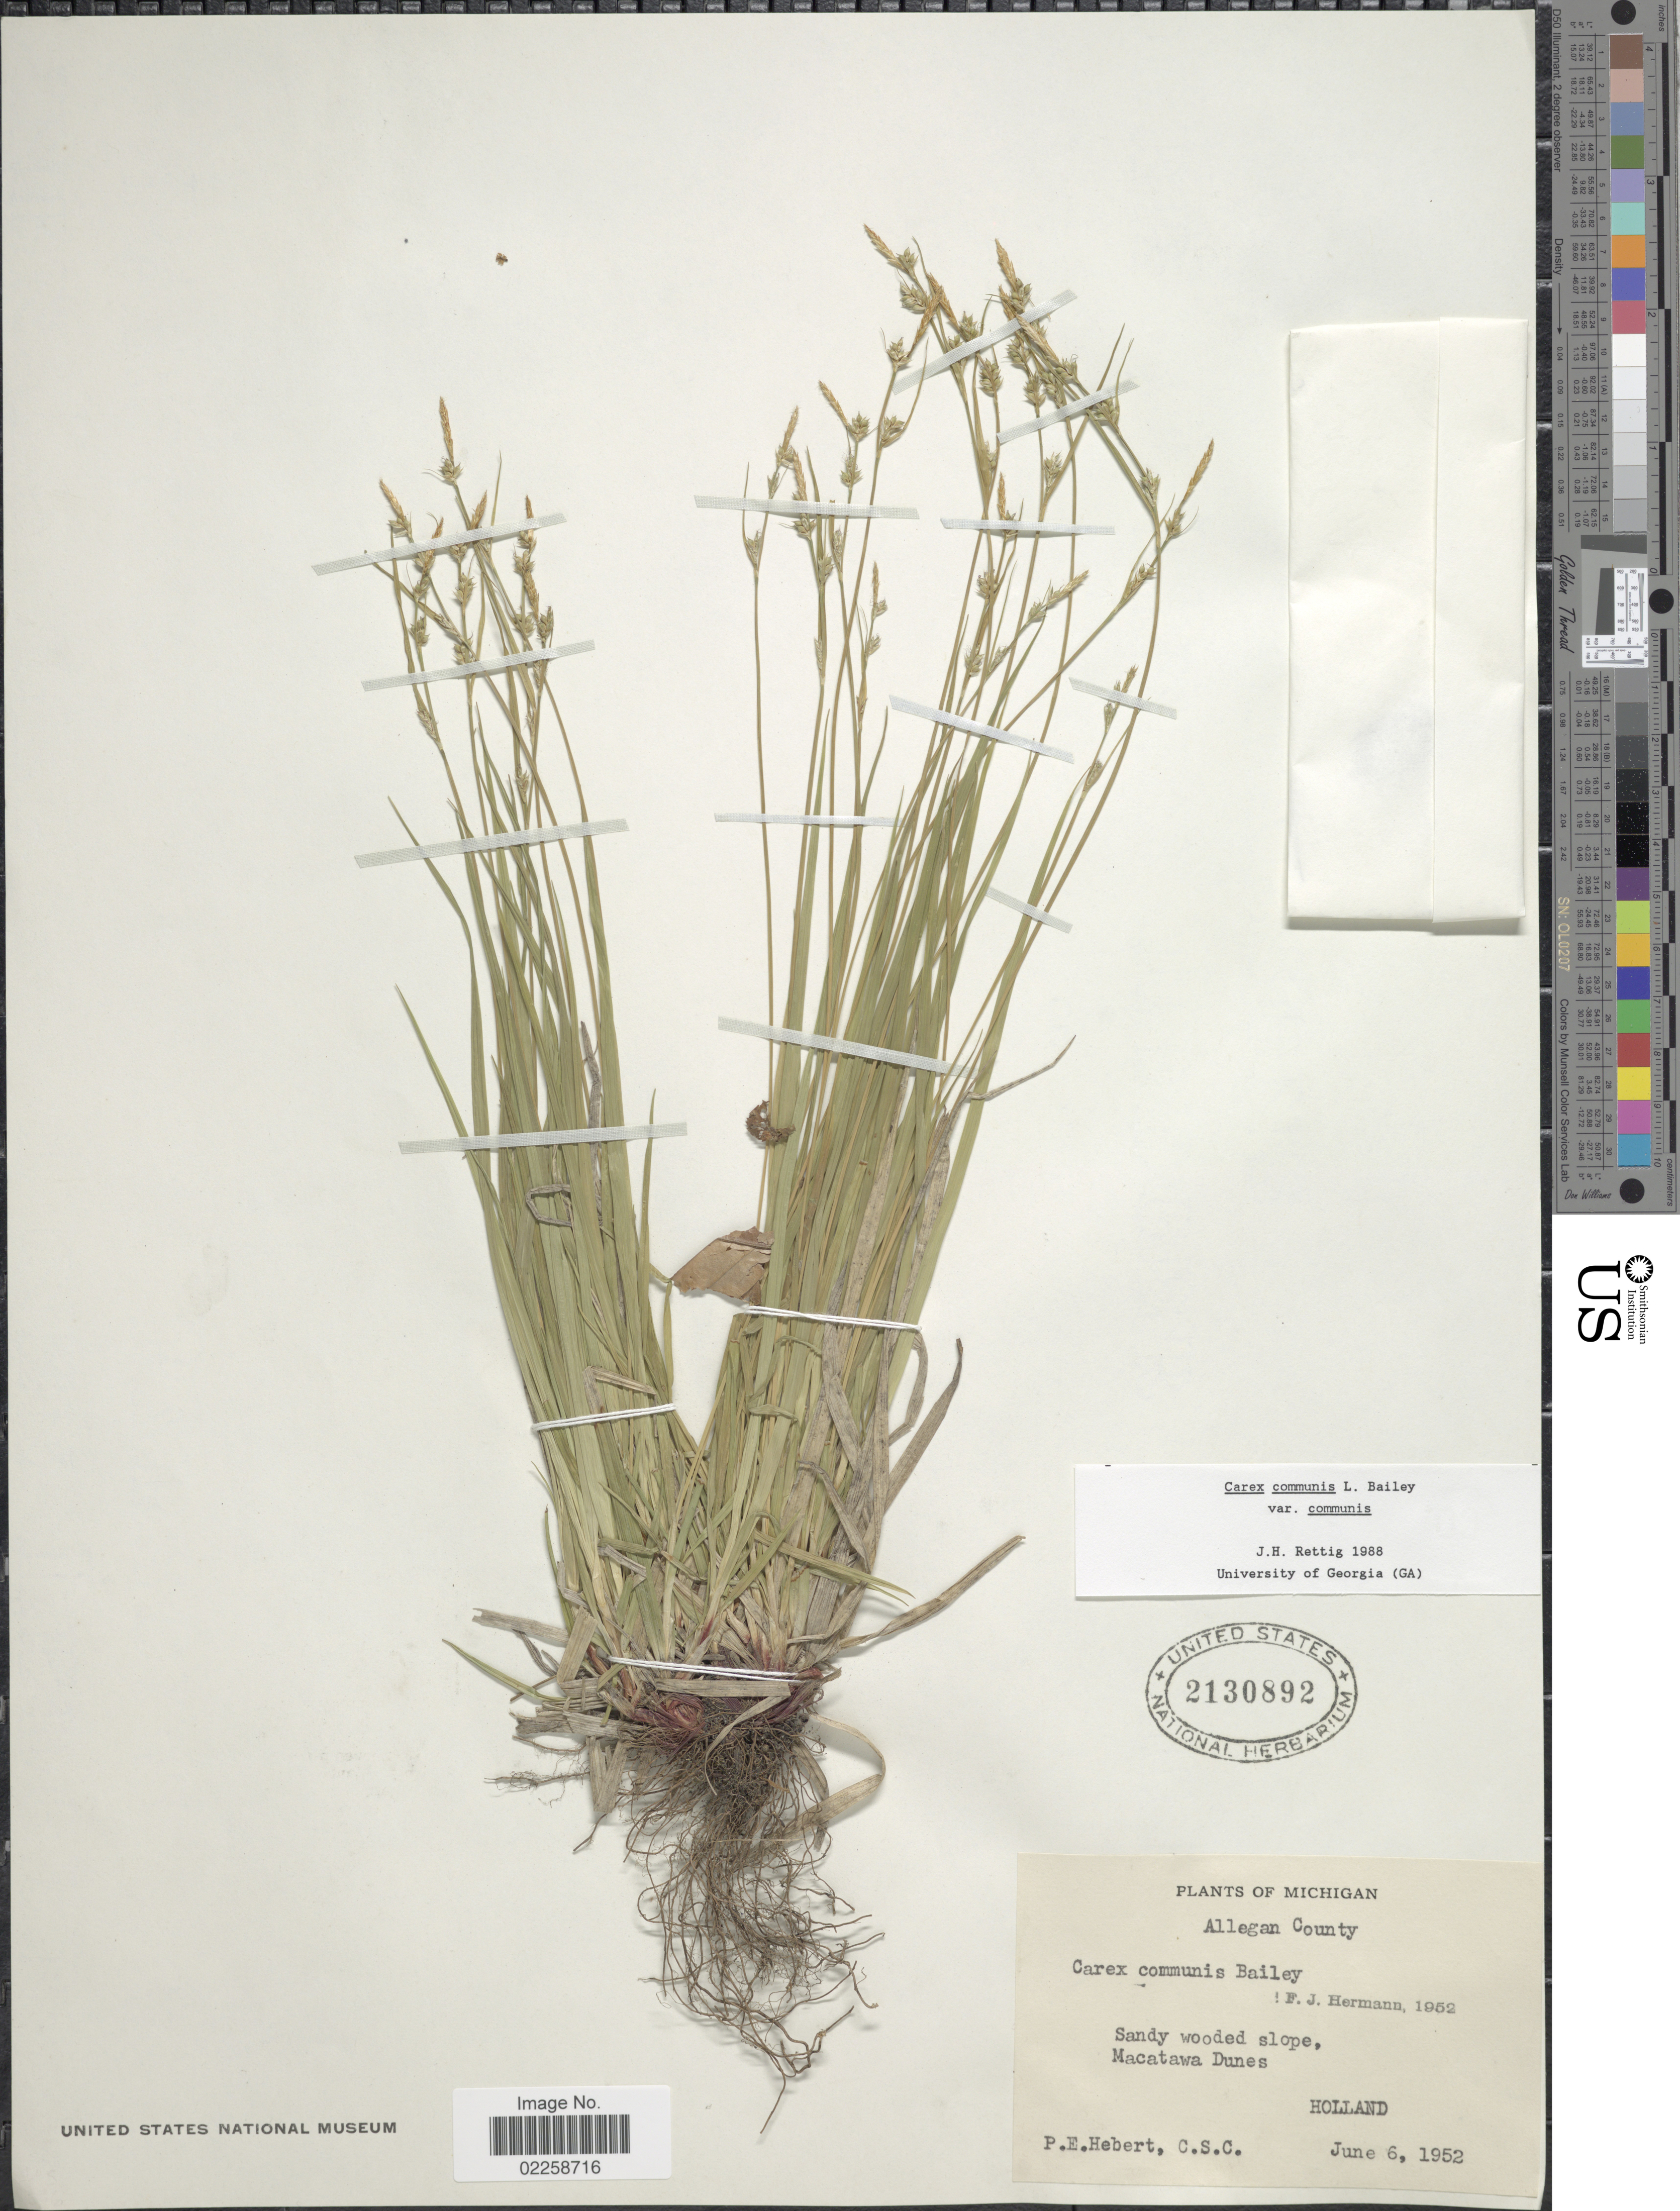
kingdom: Plantae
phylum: Tracheophyta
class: Liliopsida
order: Poales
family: Cyperaceae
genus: Carex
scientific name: Carex communis var. communis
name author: L.H. Bailey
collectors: P. Hebert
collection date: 1952-06-06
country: United States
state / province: Michigan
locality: Allegan County, Macatawa Dunes, Holland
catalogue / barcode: US 2130892